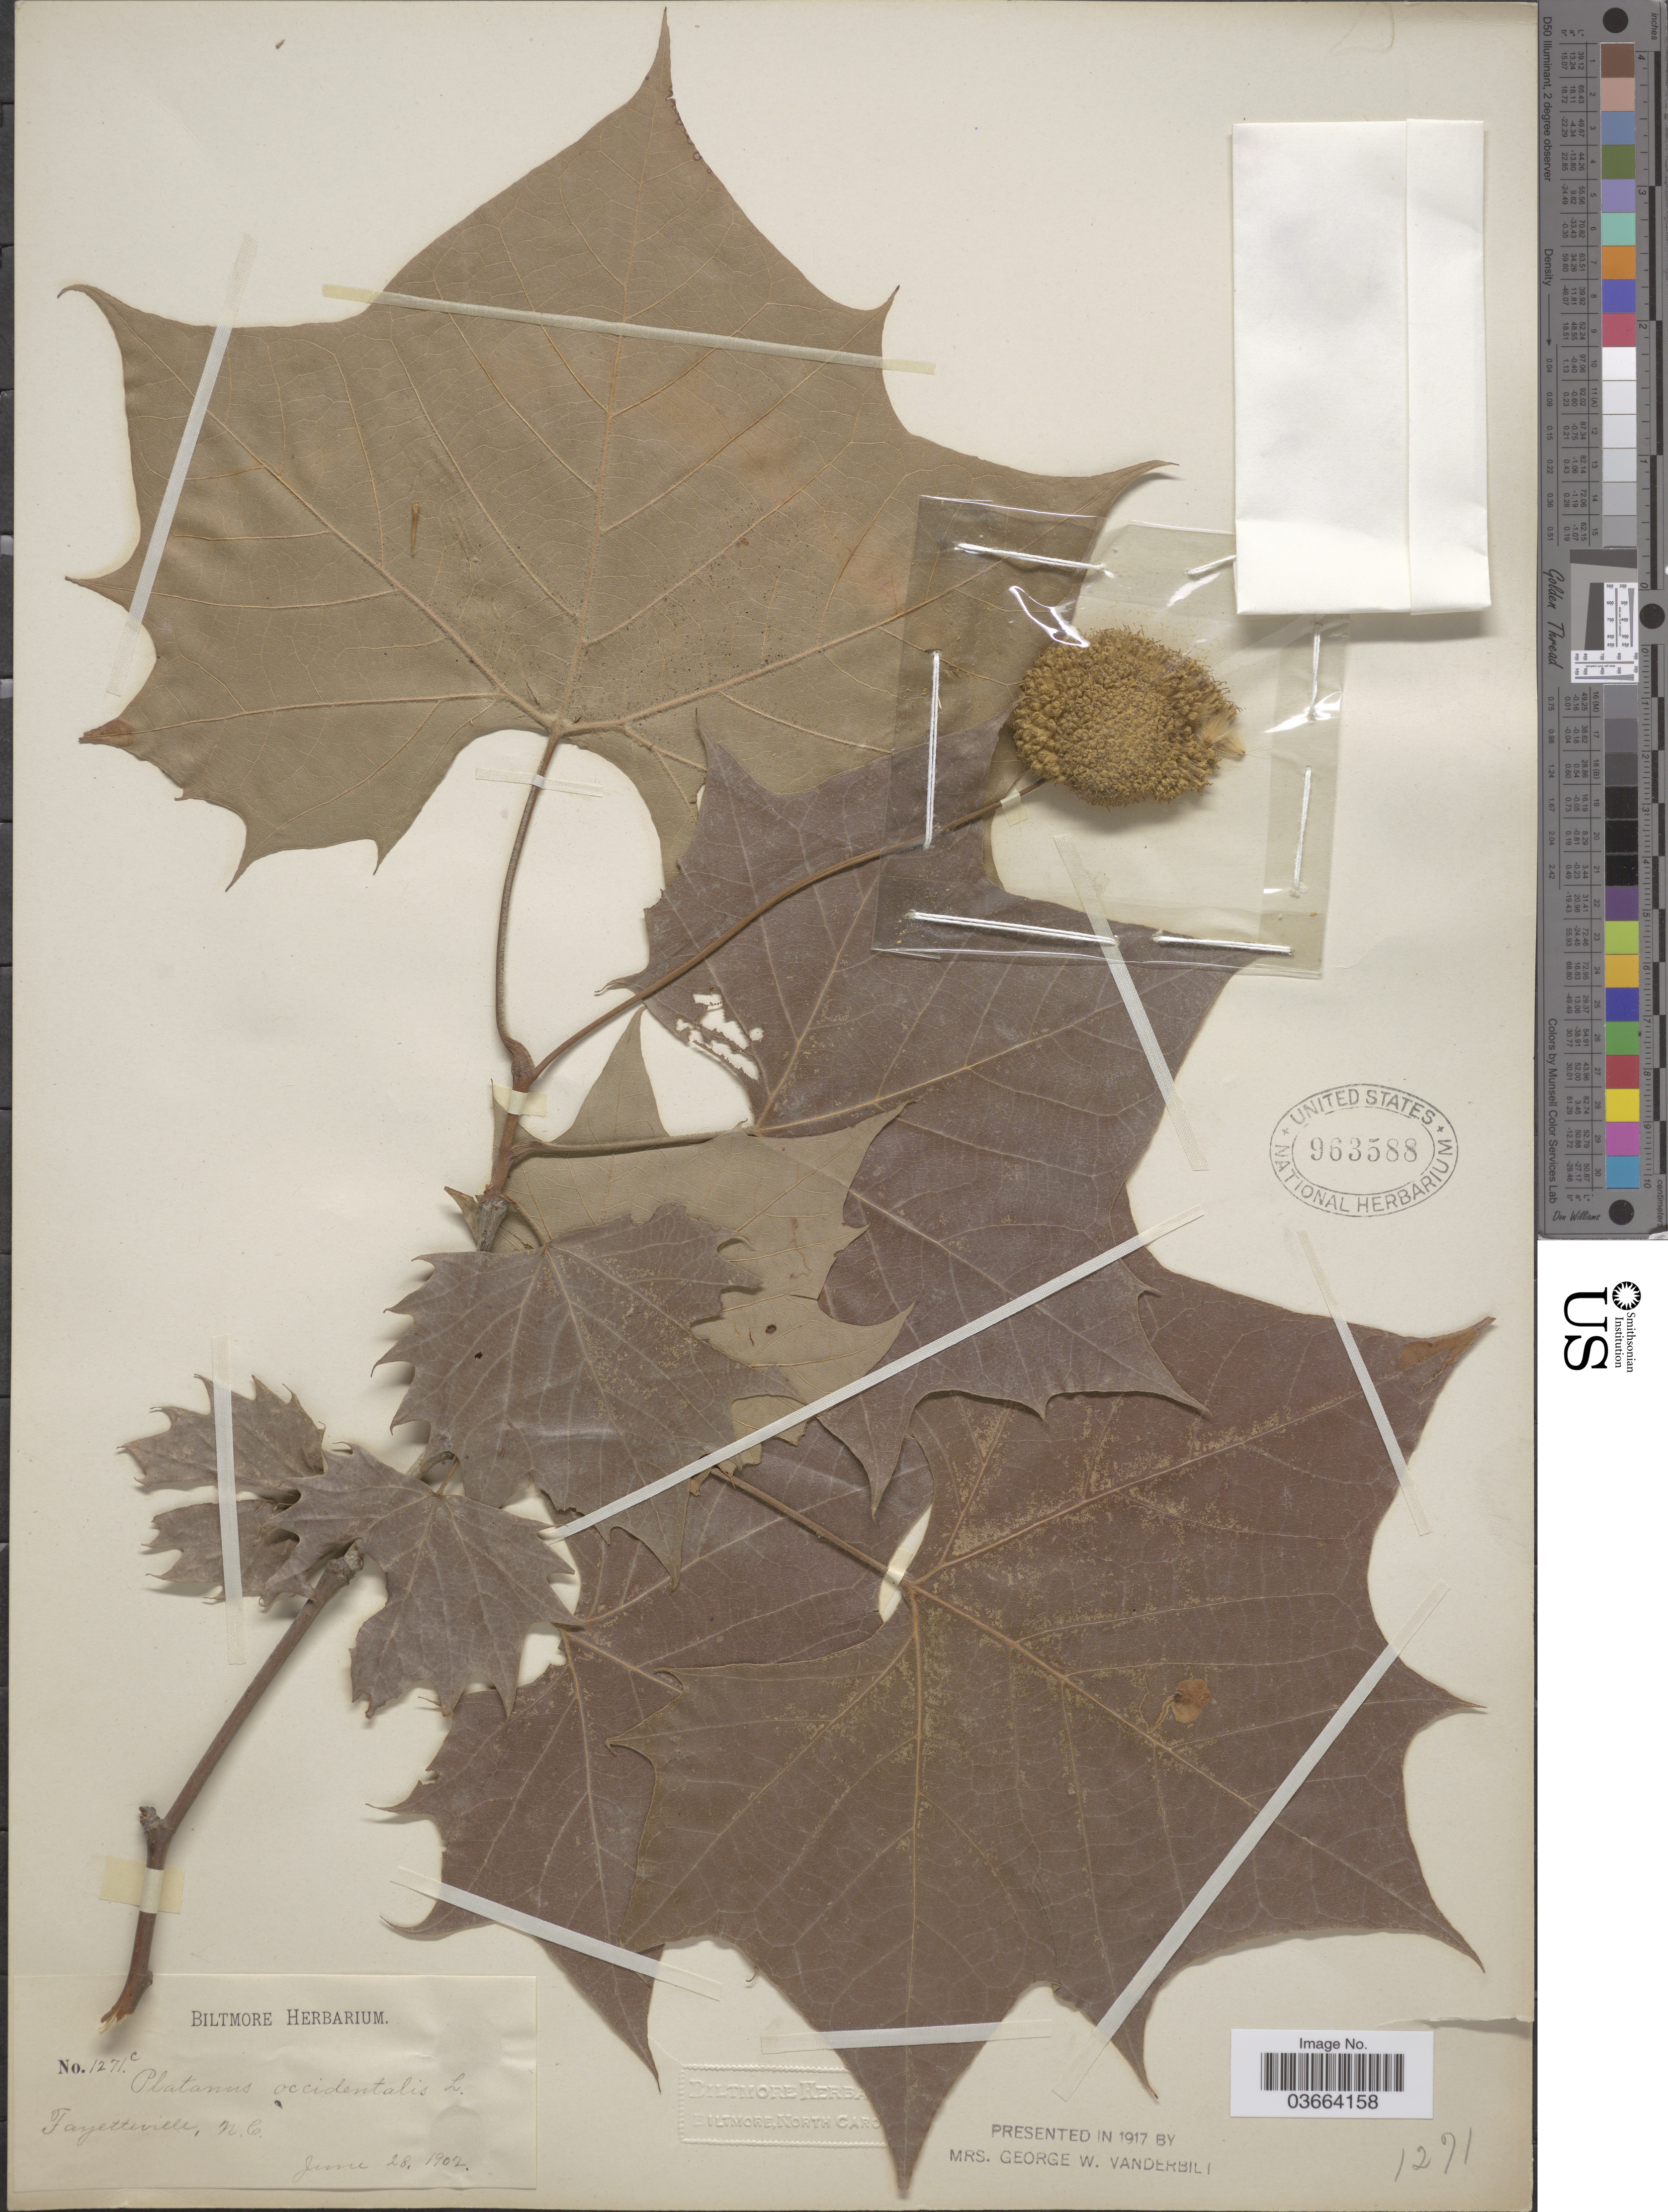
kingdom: Plantae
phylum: Tracheophyta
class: Magnoliopsida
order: Proteales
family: Platanaceae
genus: Platanus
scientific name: Platanus occidentalis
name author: L.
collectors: ex herb. Biltmore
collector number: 1271c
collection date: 1902-06-28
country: United States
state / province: North Carolina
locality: Fayetteville.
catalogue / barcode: US 963588